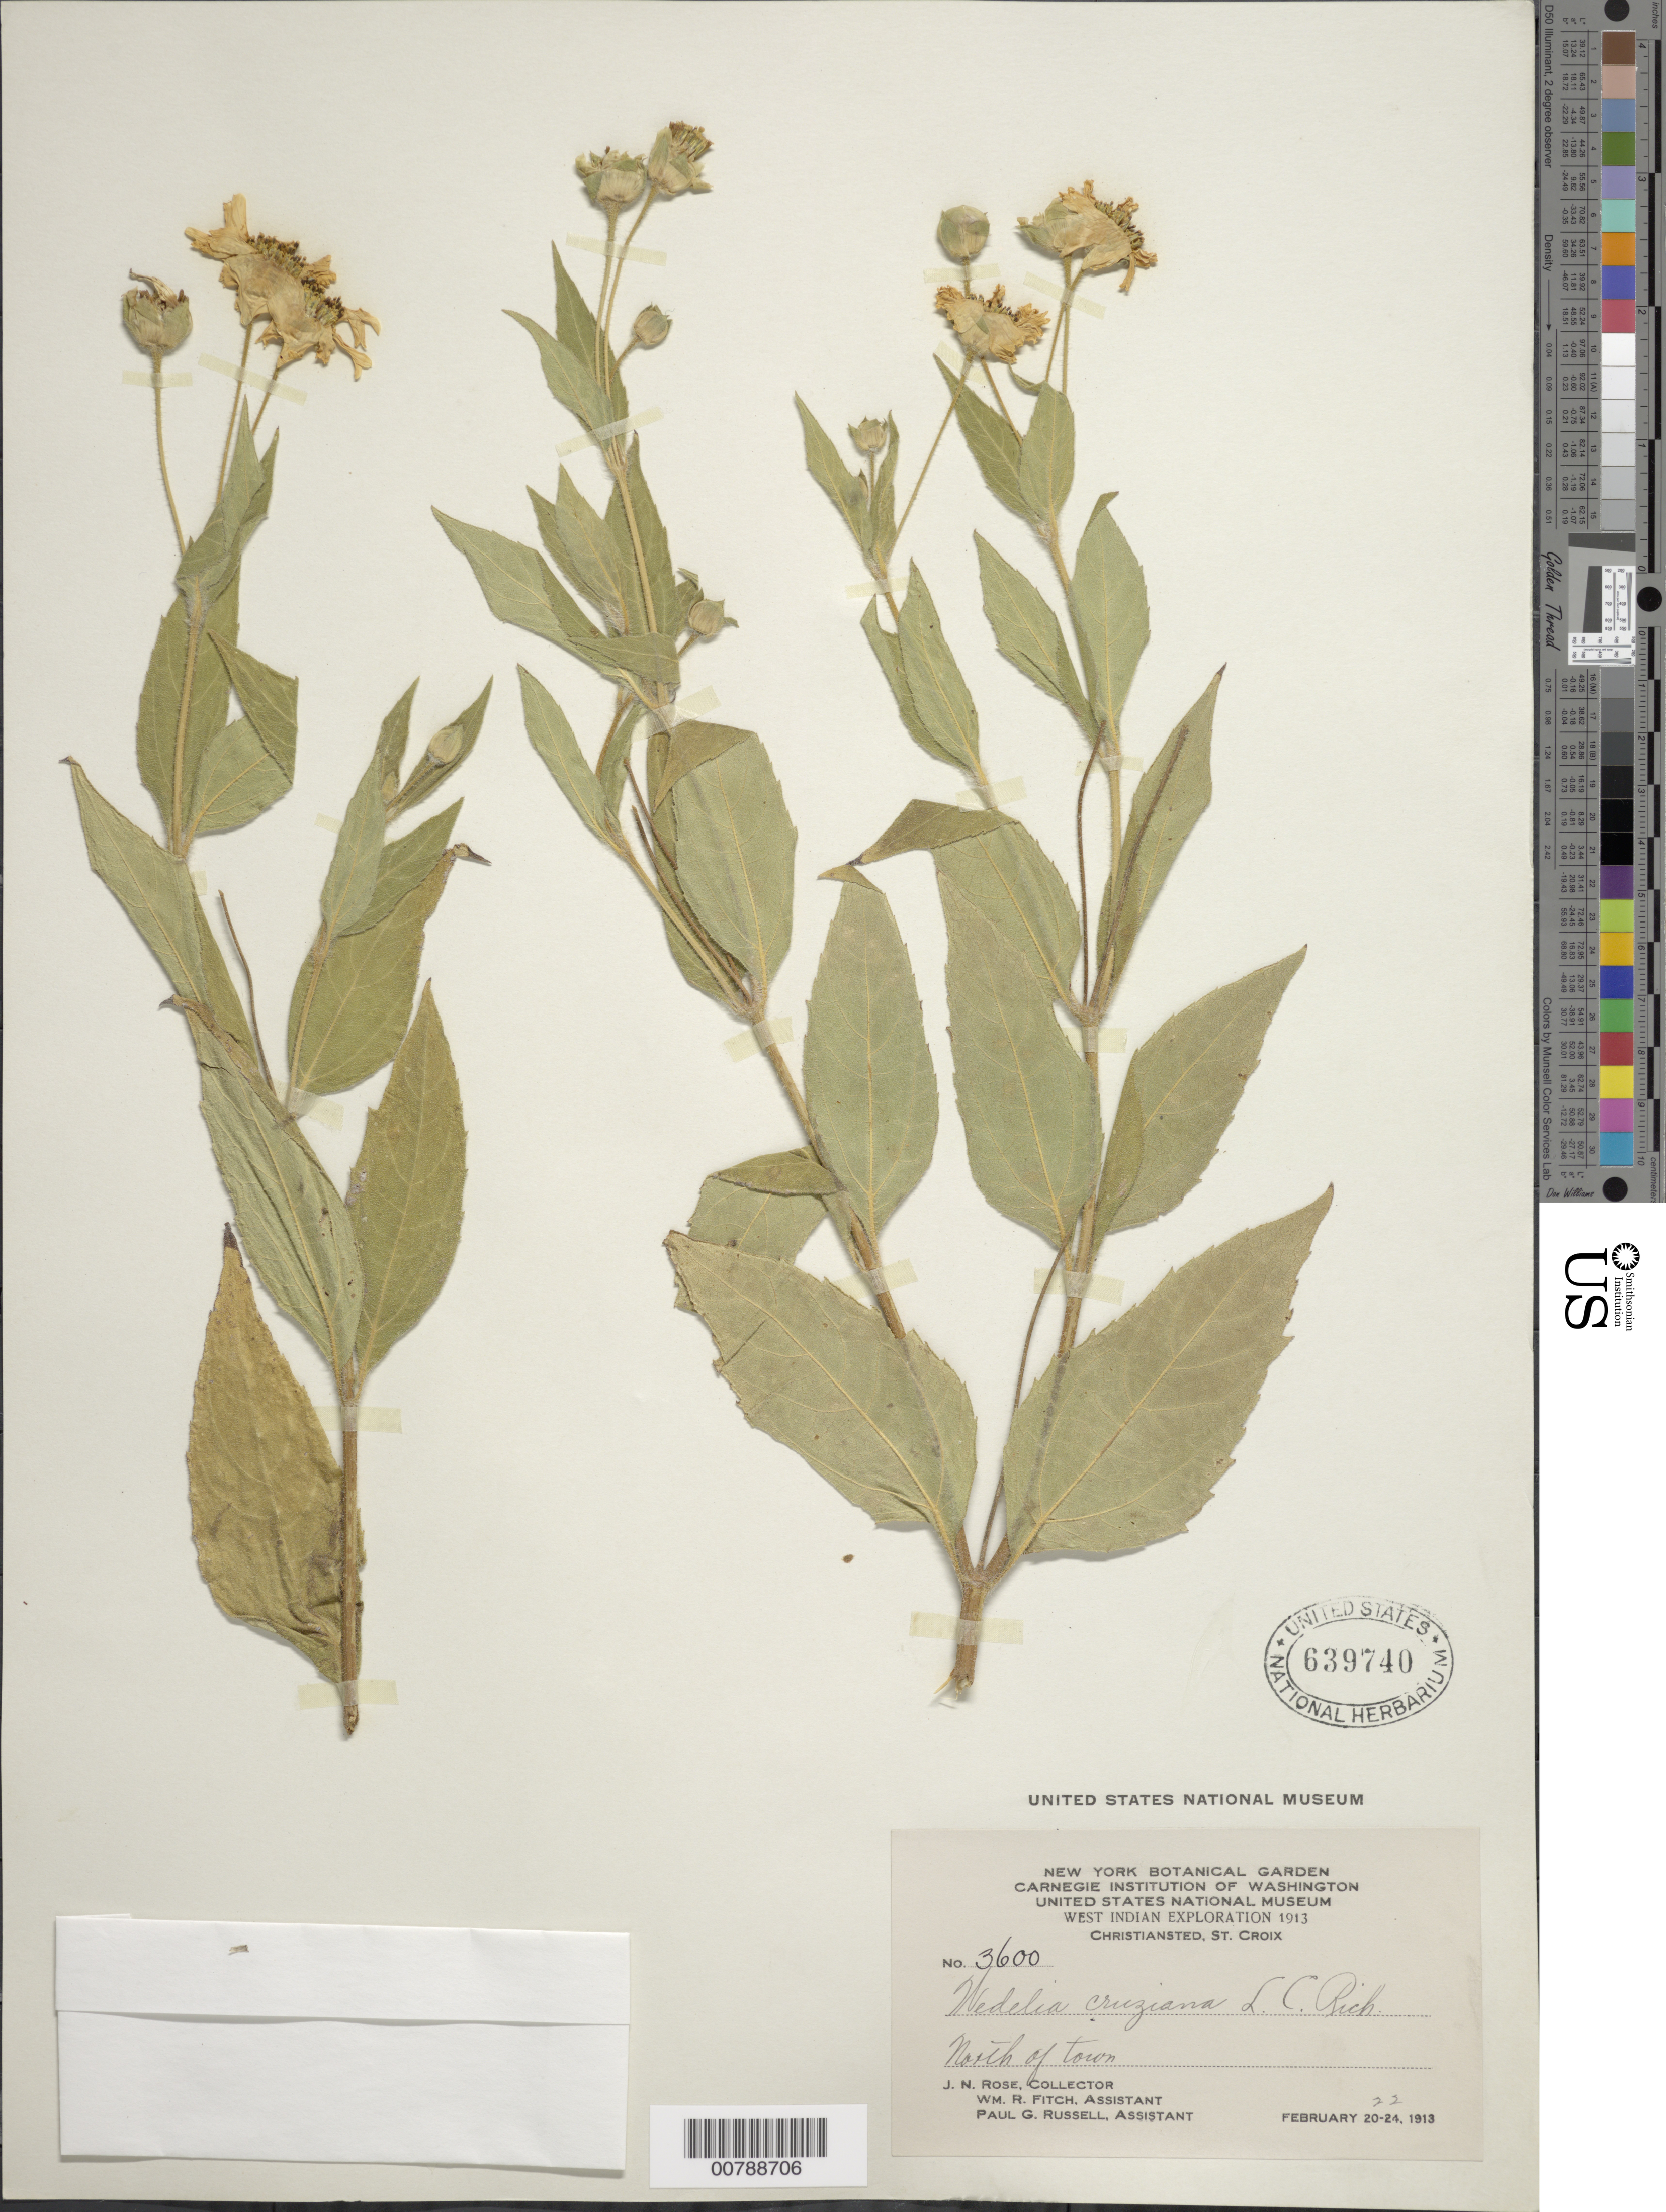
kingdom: Plantae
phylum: Tracheophyta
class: Magnoliopsida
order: Asterales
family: Asteraceae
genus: Wedelia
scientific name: Wedelia calycina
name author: Rich.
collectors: J. N. Rose, W. Firch & P. G. Russell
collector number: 3600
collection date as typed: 22 Feb 1913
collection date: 1913-02-22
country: U.S. Virgin Islands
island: St. Croix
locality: Christiansted, north of town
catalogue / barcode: US 639740